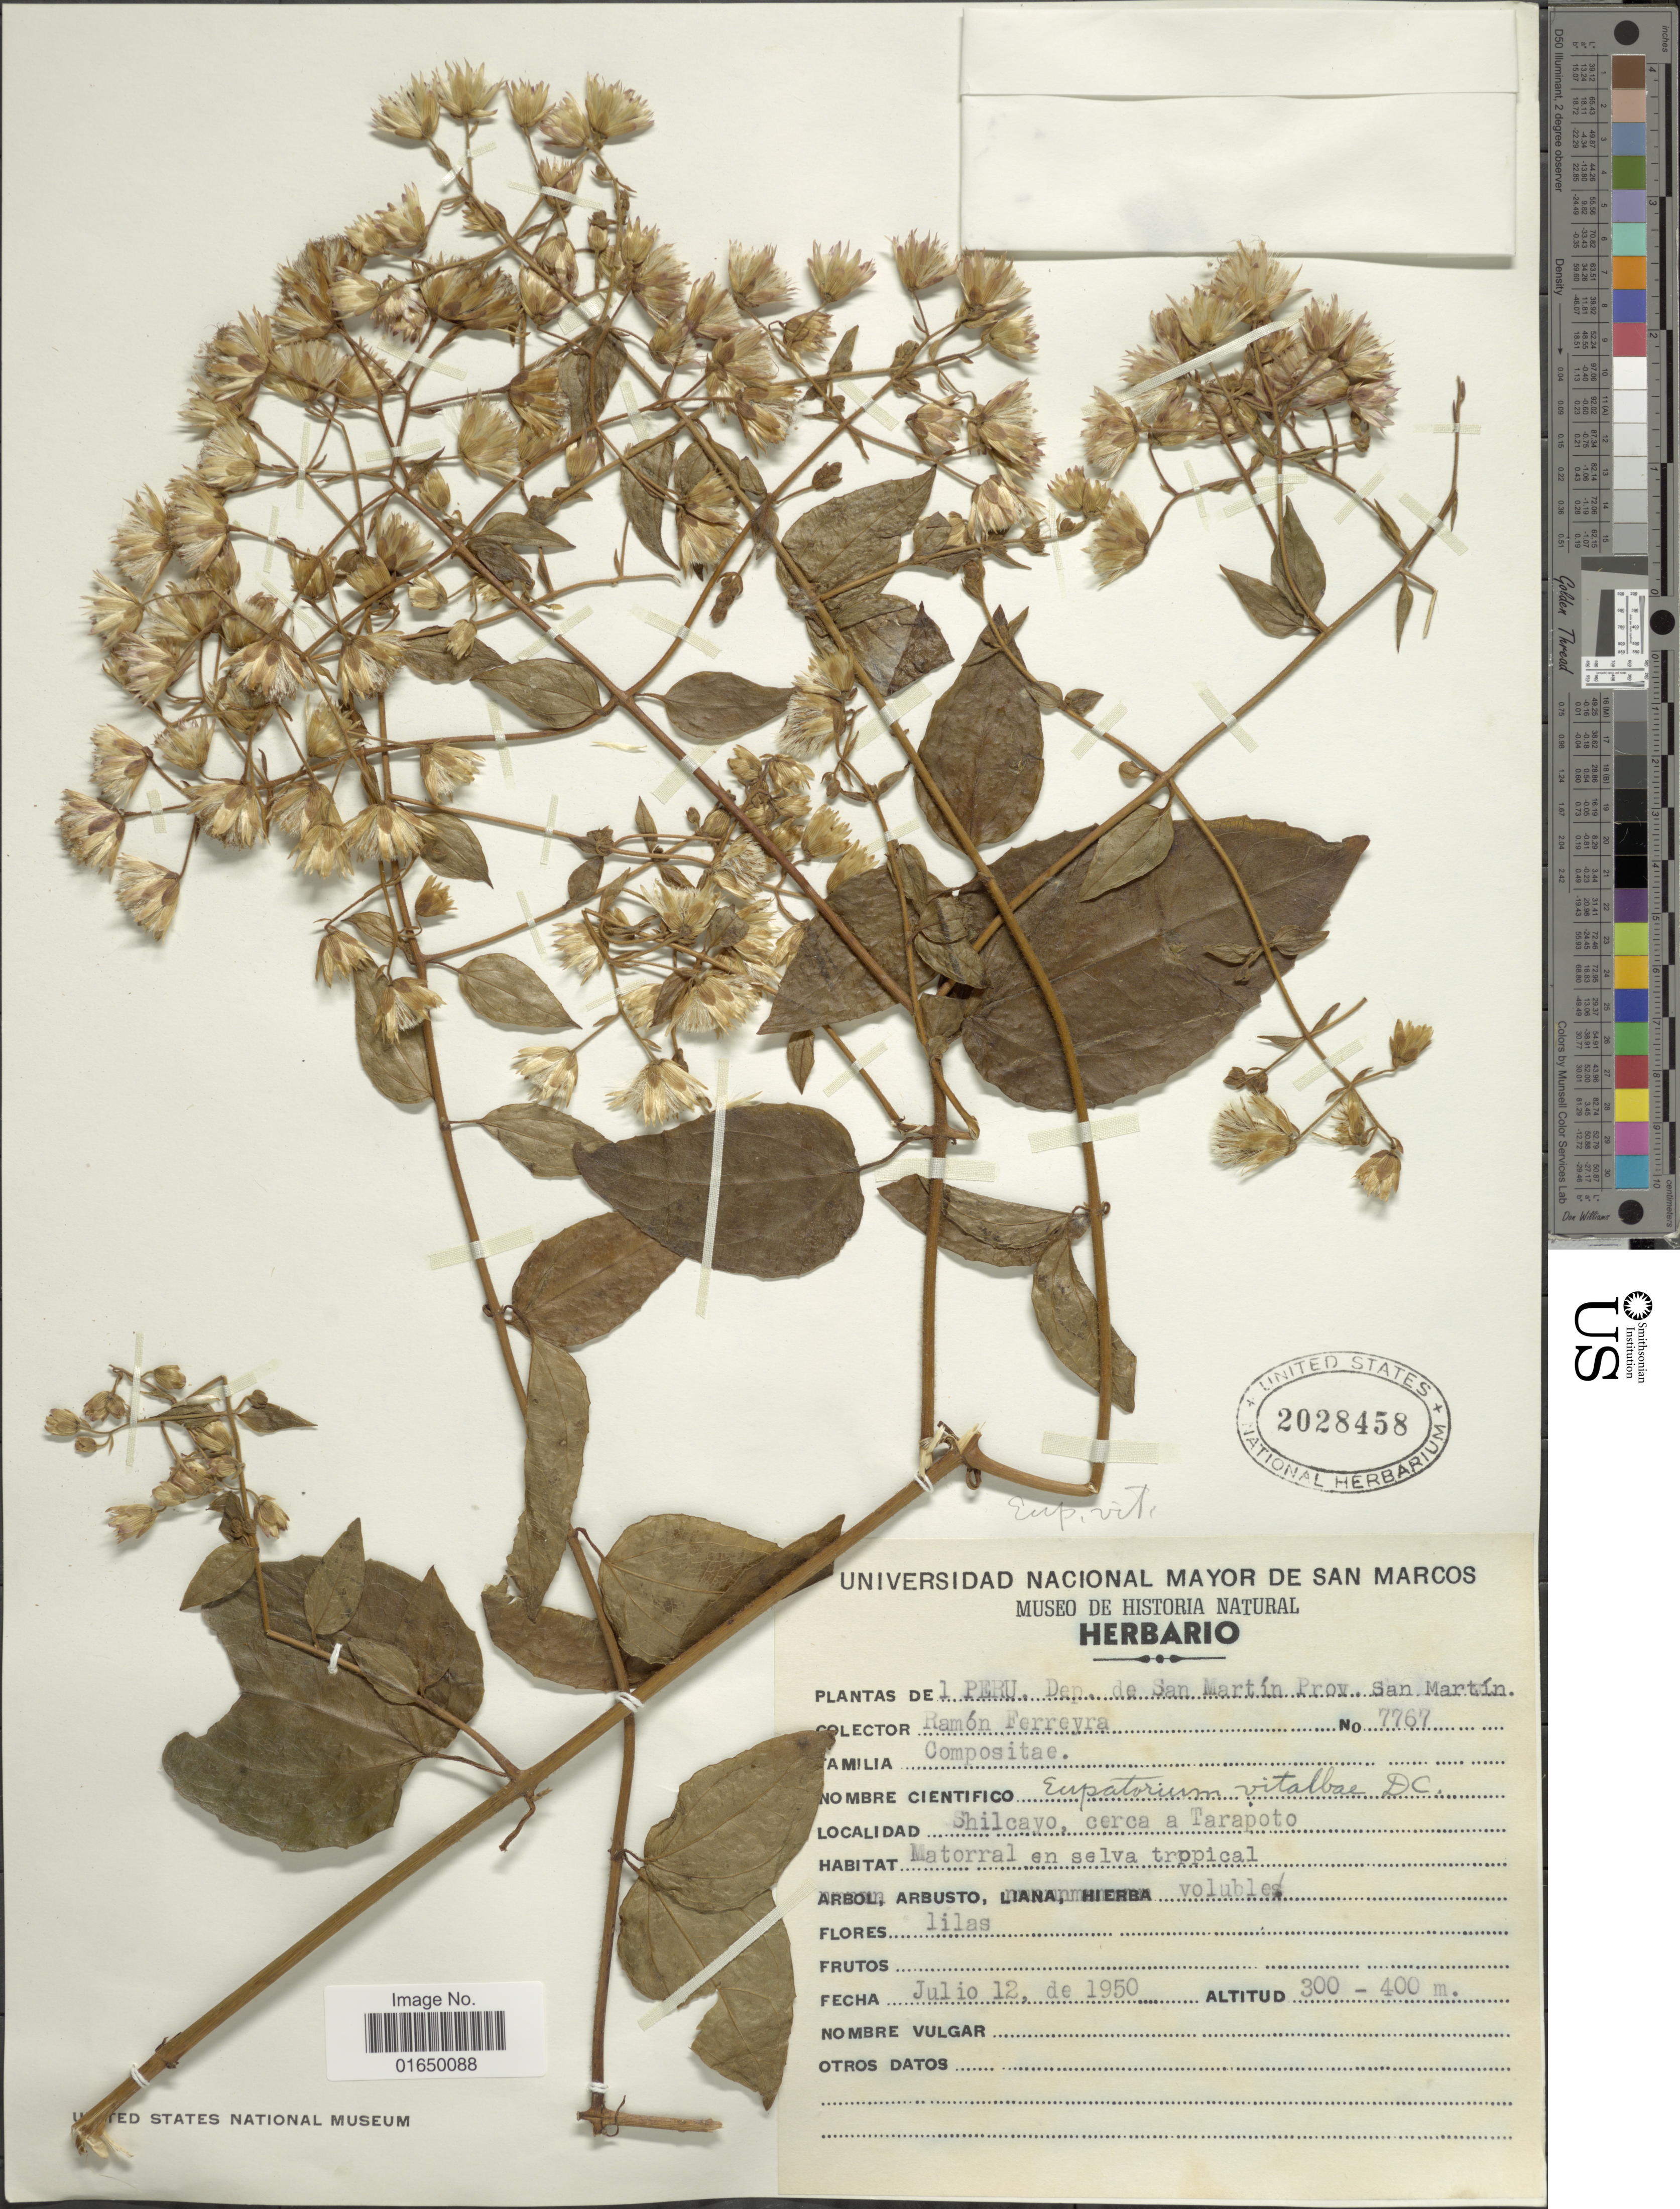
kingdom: Plantae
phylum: Tracheophyta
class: Magnoliopsida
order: Asterales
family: Asteraceae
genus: Heterocondylus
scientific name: Heterocondylus vitalbae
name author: (DC.) R.M. King & H. Rob.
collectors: R. A. Ferreyra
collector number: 7767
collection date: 1950-07-12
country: Peru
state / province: San Martín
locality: Dep de San Martí, Shilcayo, cerca a Tarapoto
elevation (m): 300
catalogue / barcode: US 2028458